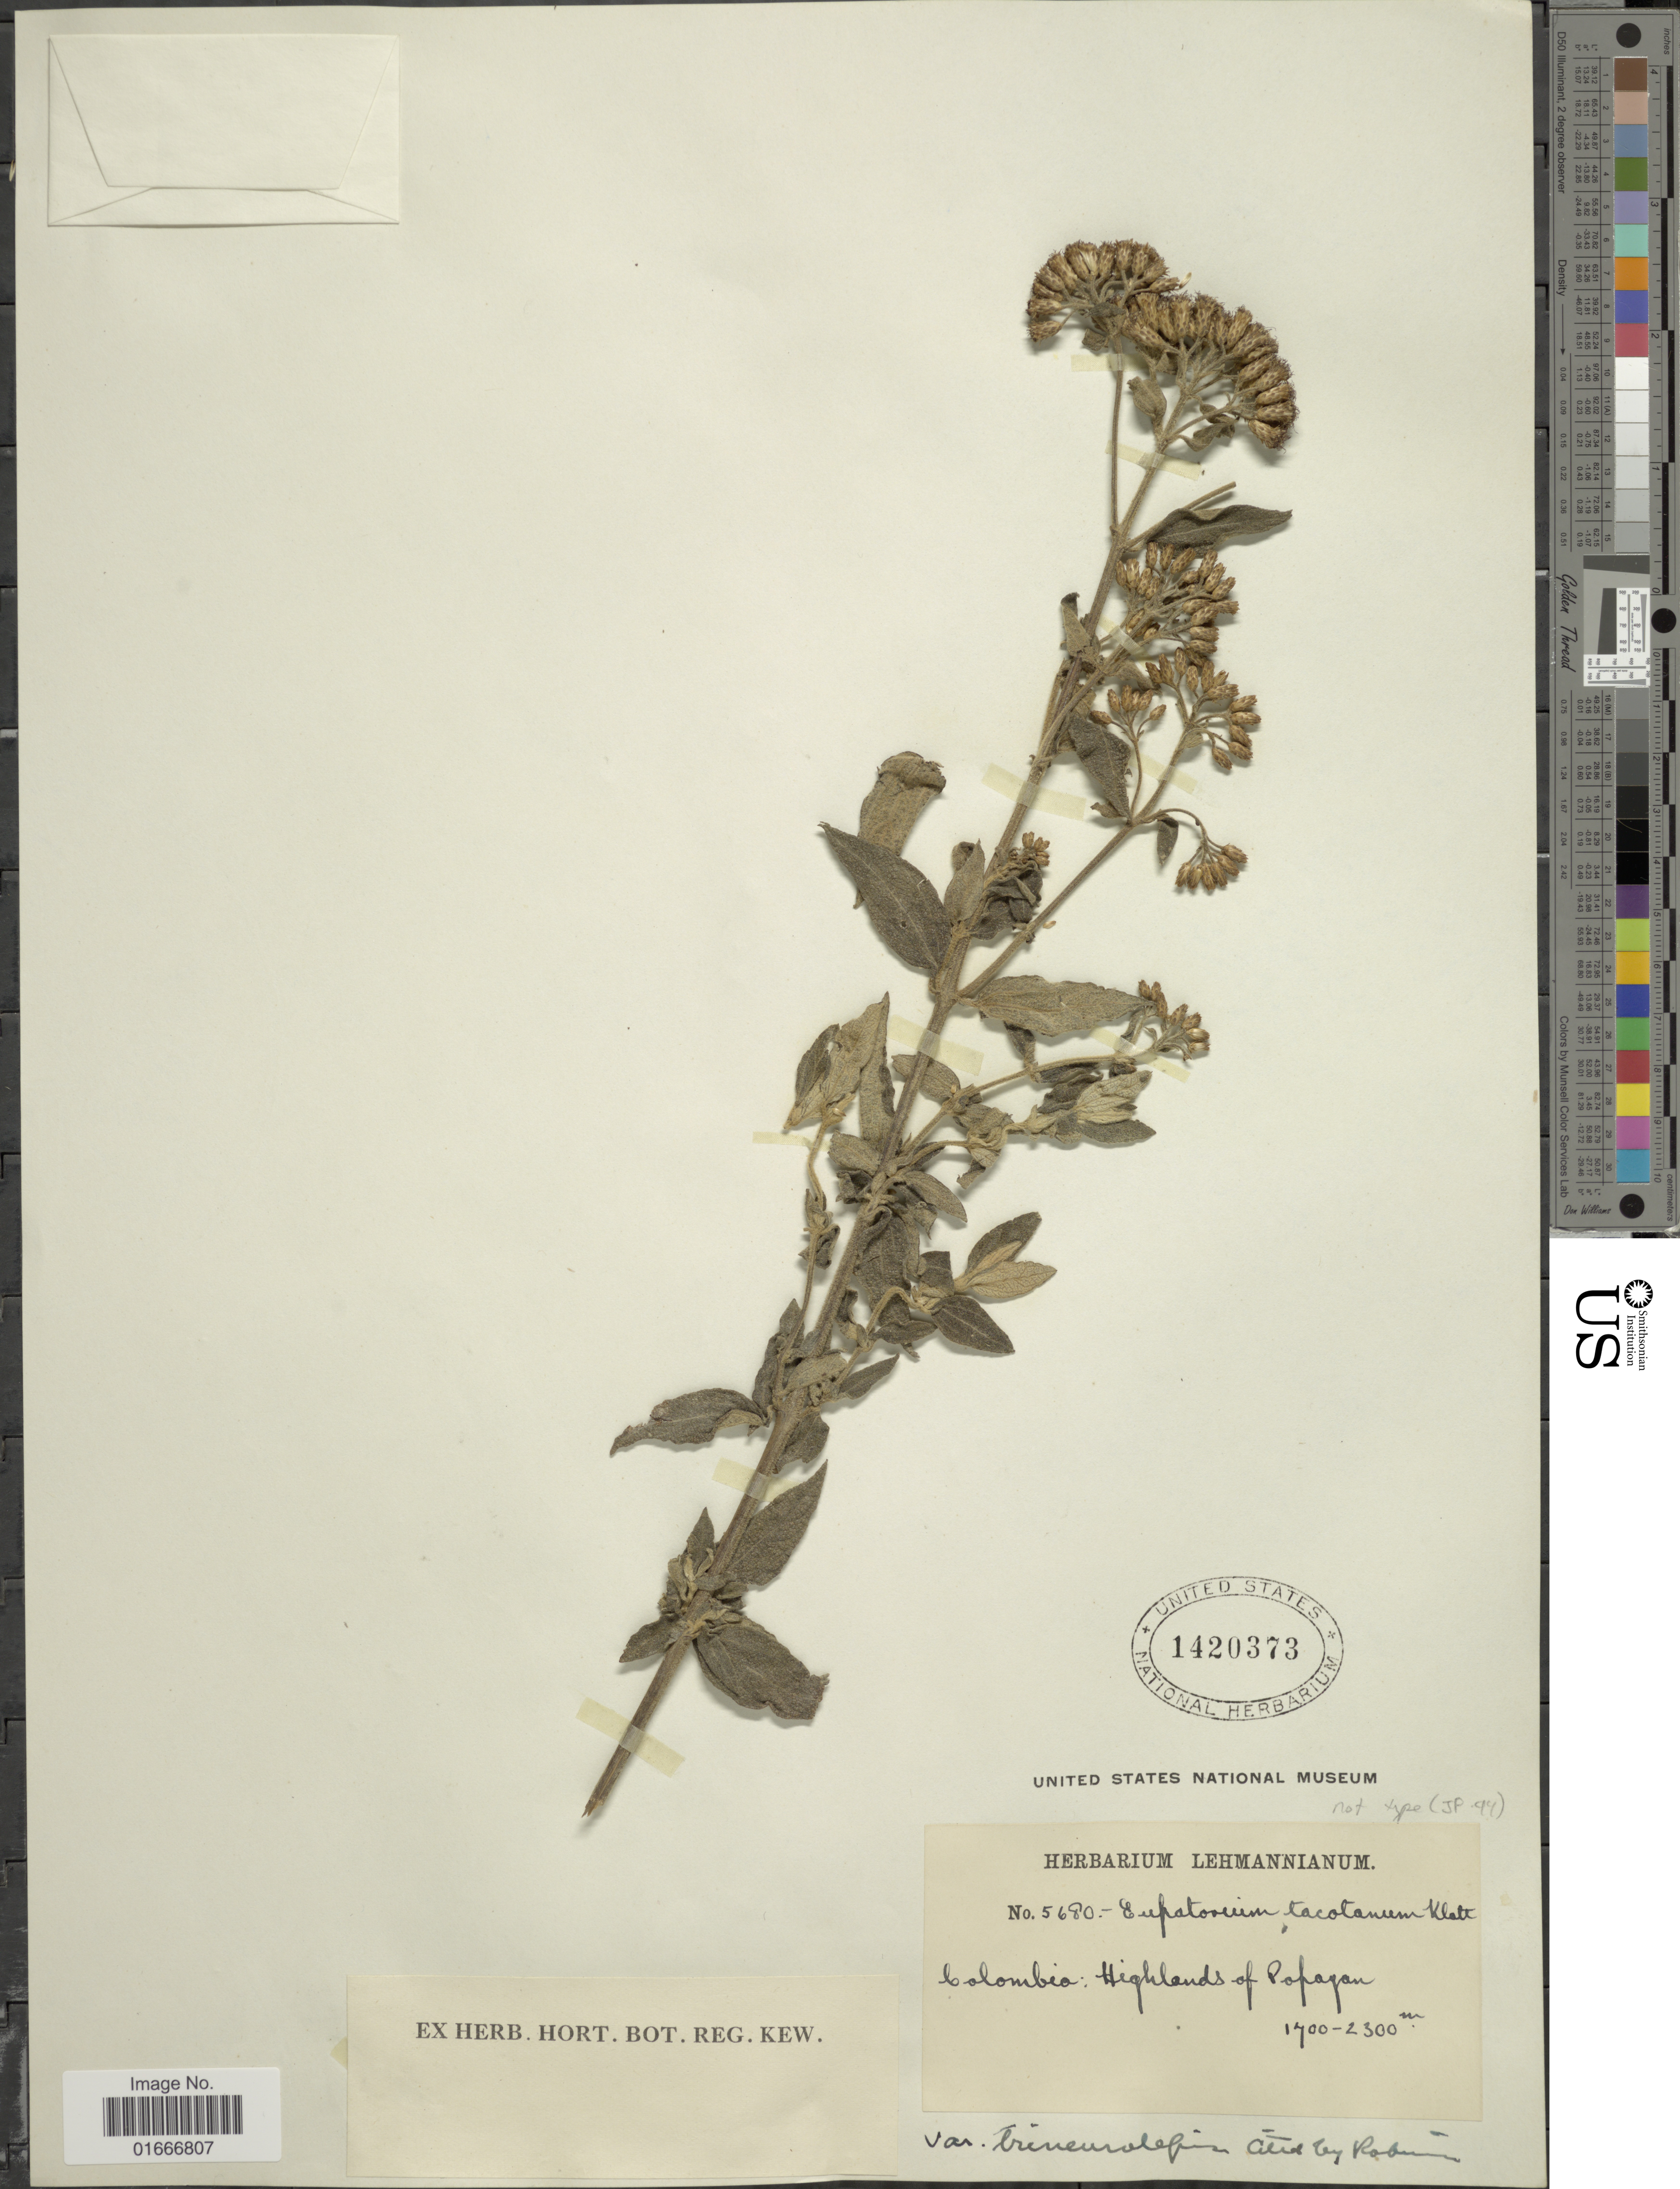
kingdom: Plantae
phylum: Tracheophyta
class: Magnoliopsida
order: Asterales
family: Asteraceae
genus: Chromolaena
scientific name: Chromolaena tacotana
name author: (Klatt) R.M. King & H. Rob.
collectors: ex herb. Lehmannianum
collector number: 5680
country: Colombia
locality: Colombia: Highlands of Pofagan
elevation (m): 1700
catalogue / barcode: US 1420373